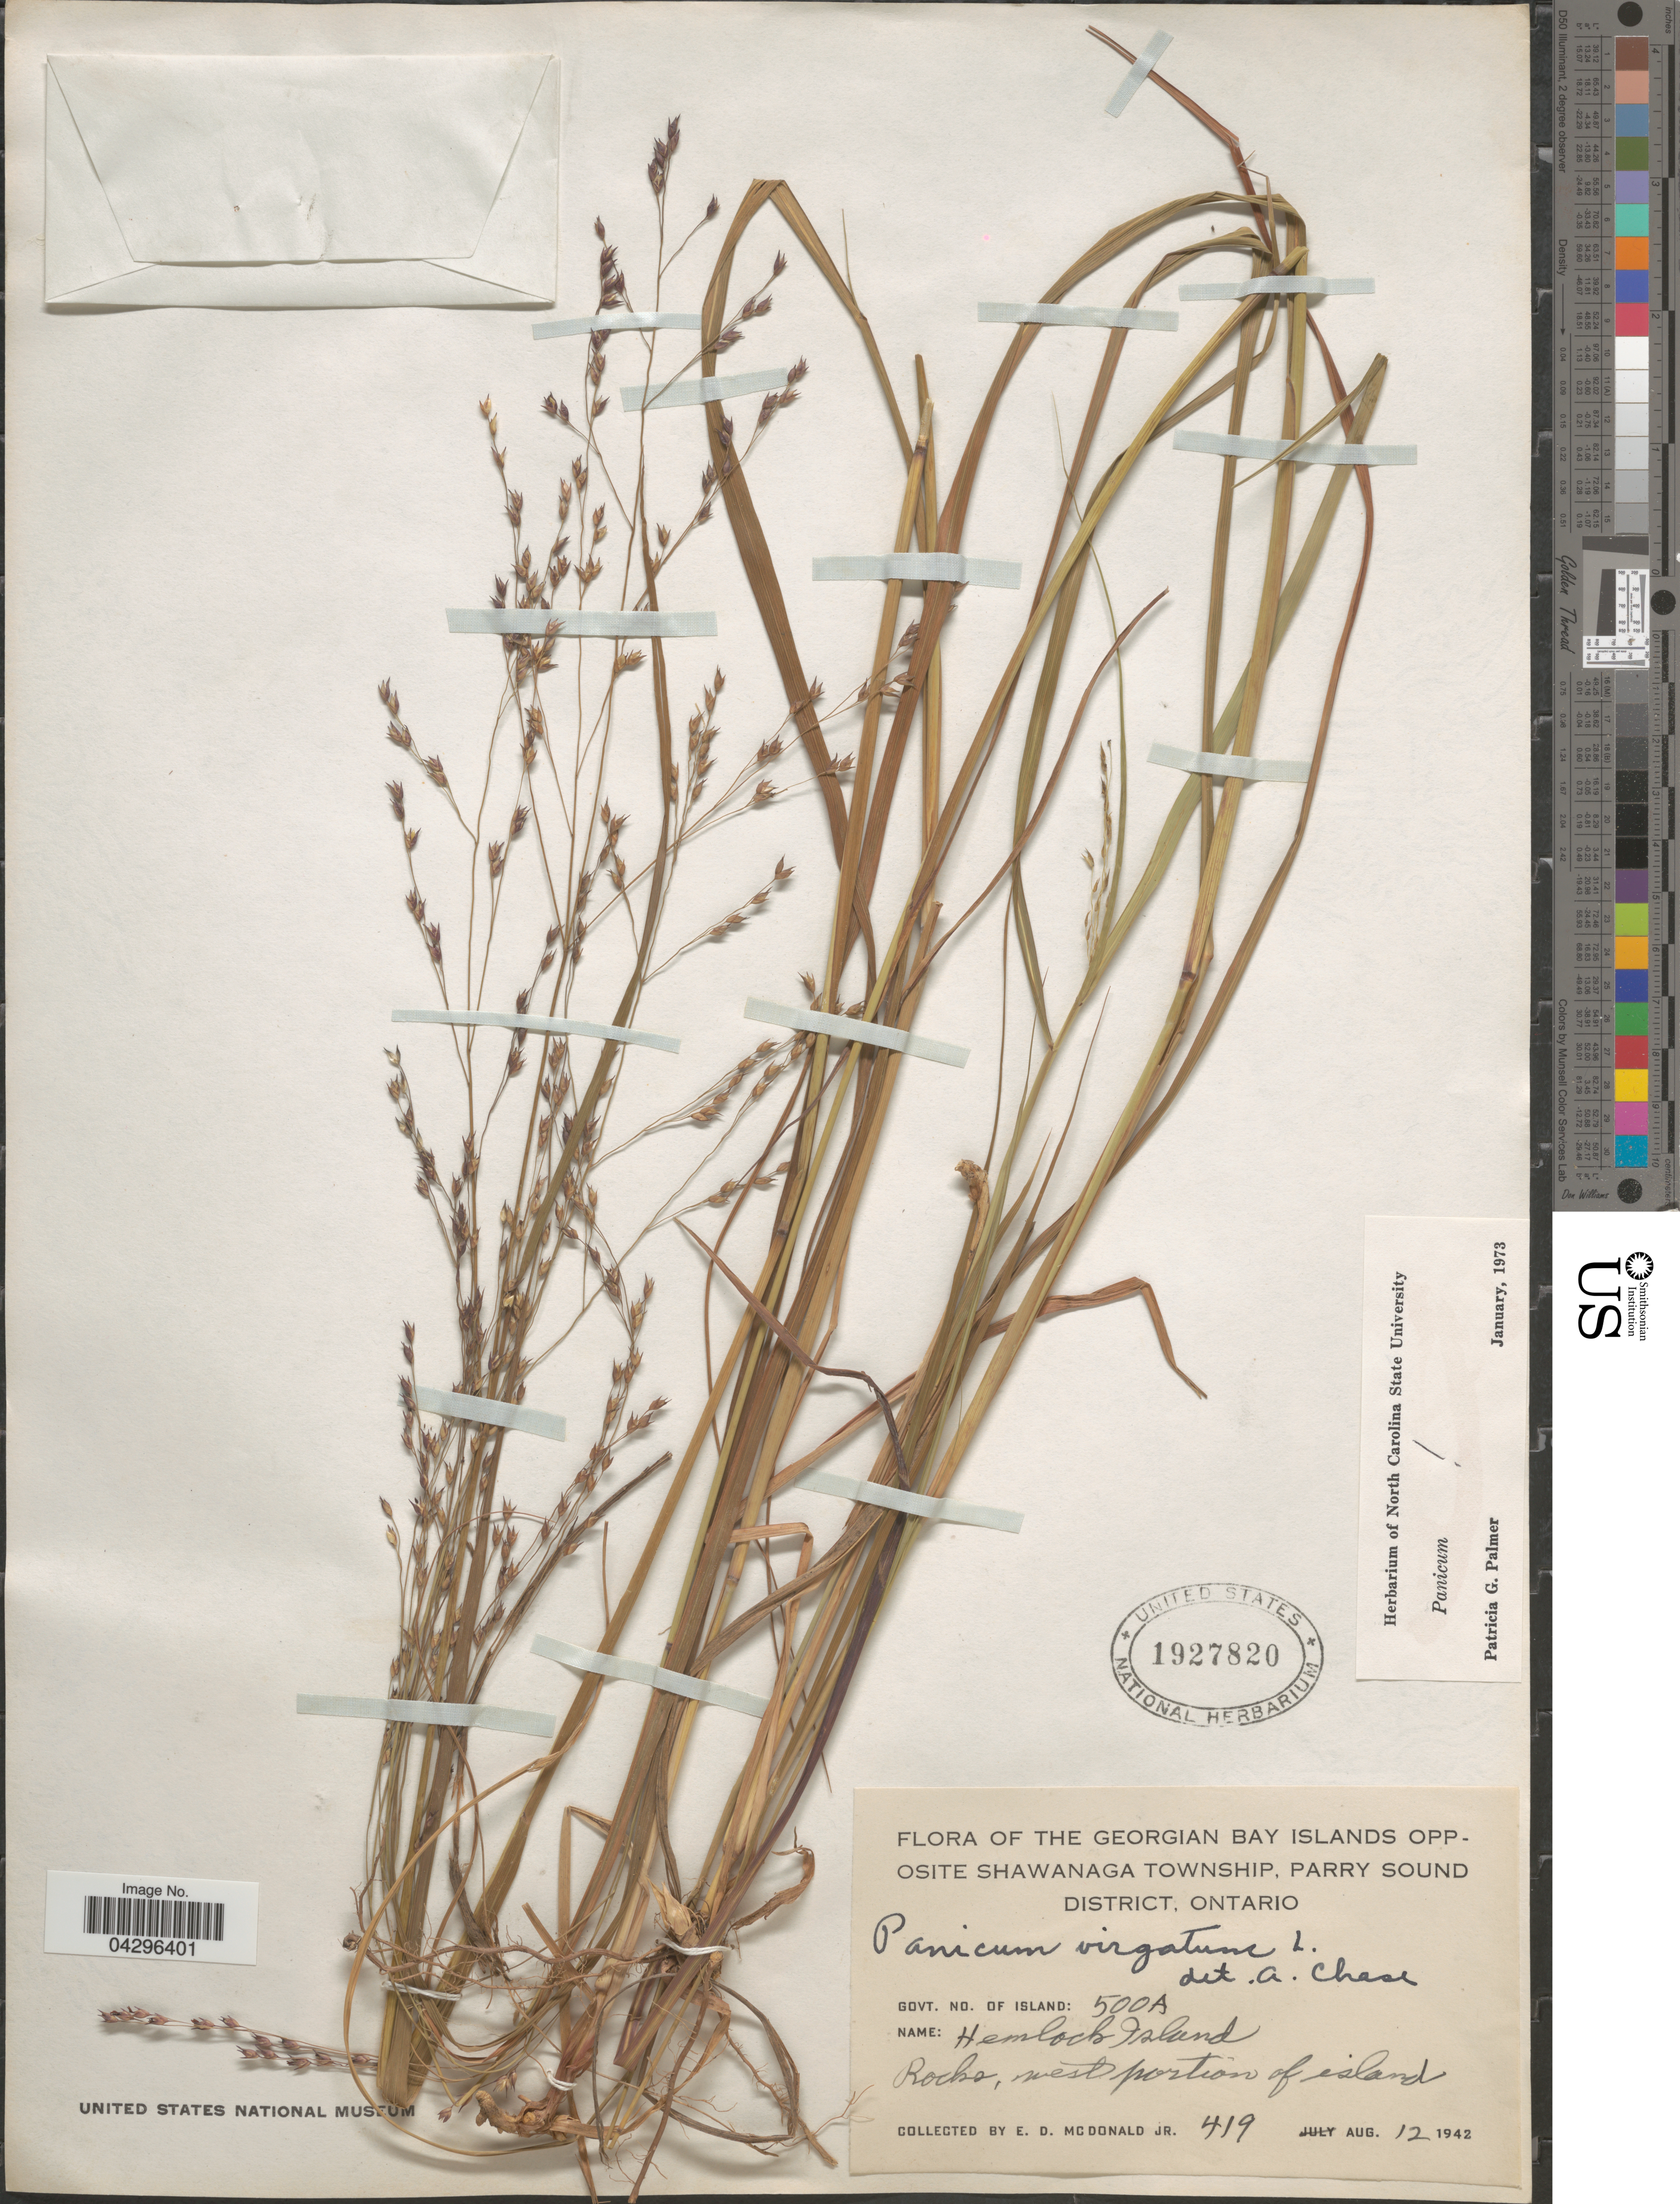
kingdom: Plantae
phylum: Tracheophyta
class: Liliopsida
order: Poales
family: Poaceae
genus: Panicum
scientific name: Panicum virgatum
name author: L.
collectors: E. D. McDonald Jr.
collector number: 419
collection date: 1942-08-12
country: Canada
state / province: Ontario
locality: The Georgian Bay Islands Opposite Shawanaga Township, Parry Sound District. Hemlock Island. Rocks, west portion of island.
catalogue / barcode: US 1927820